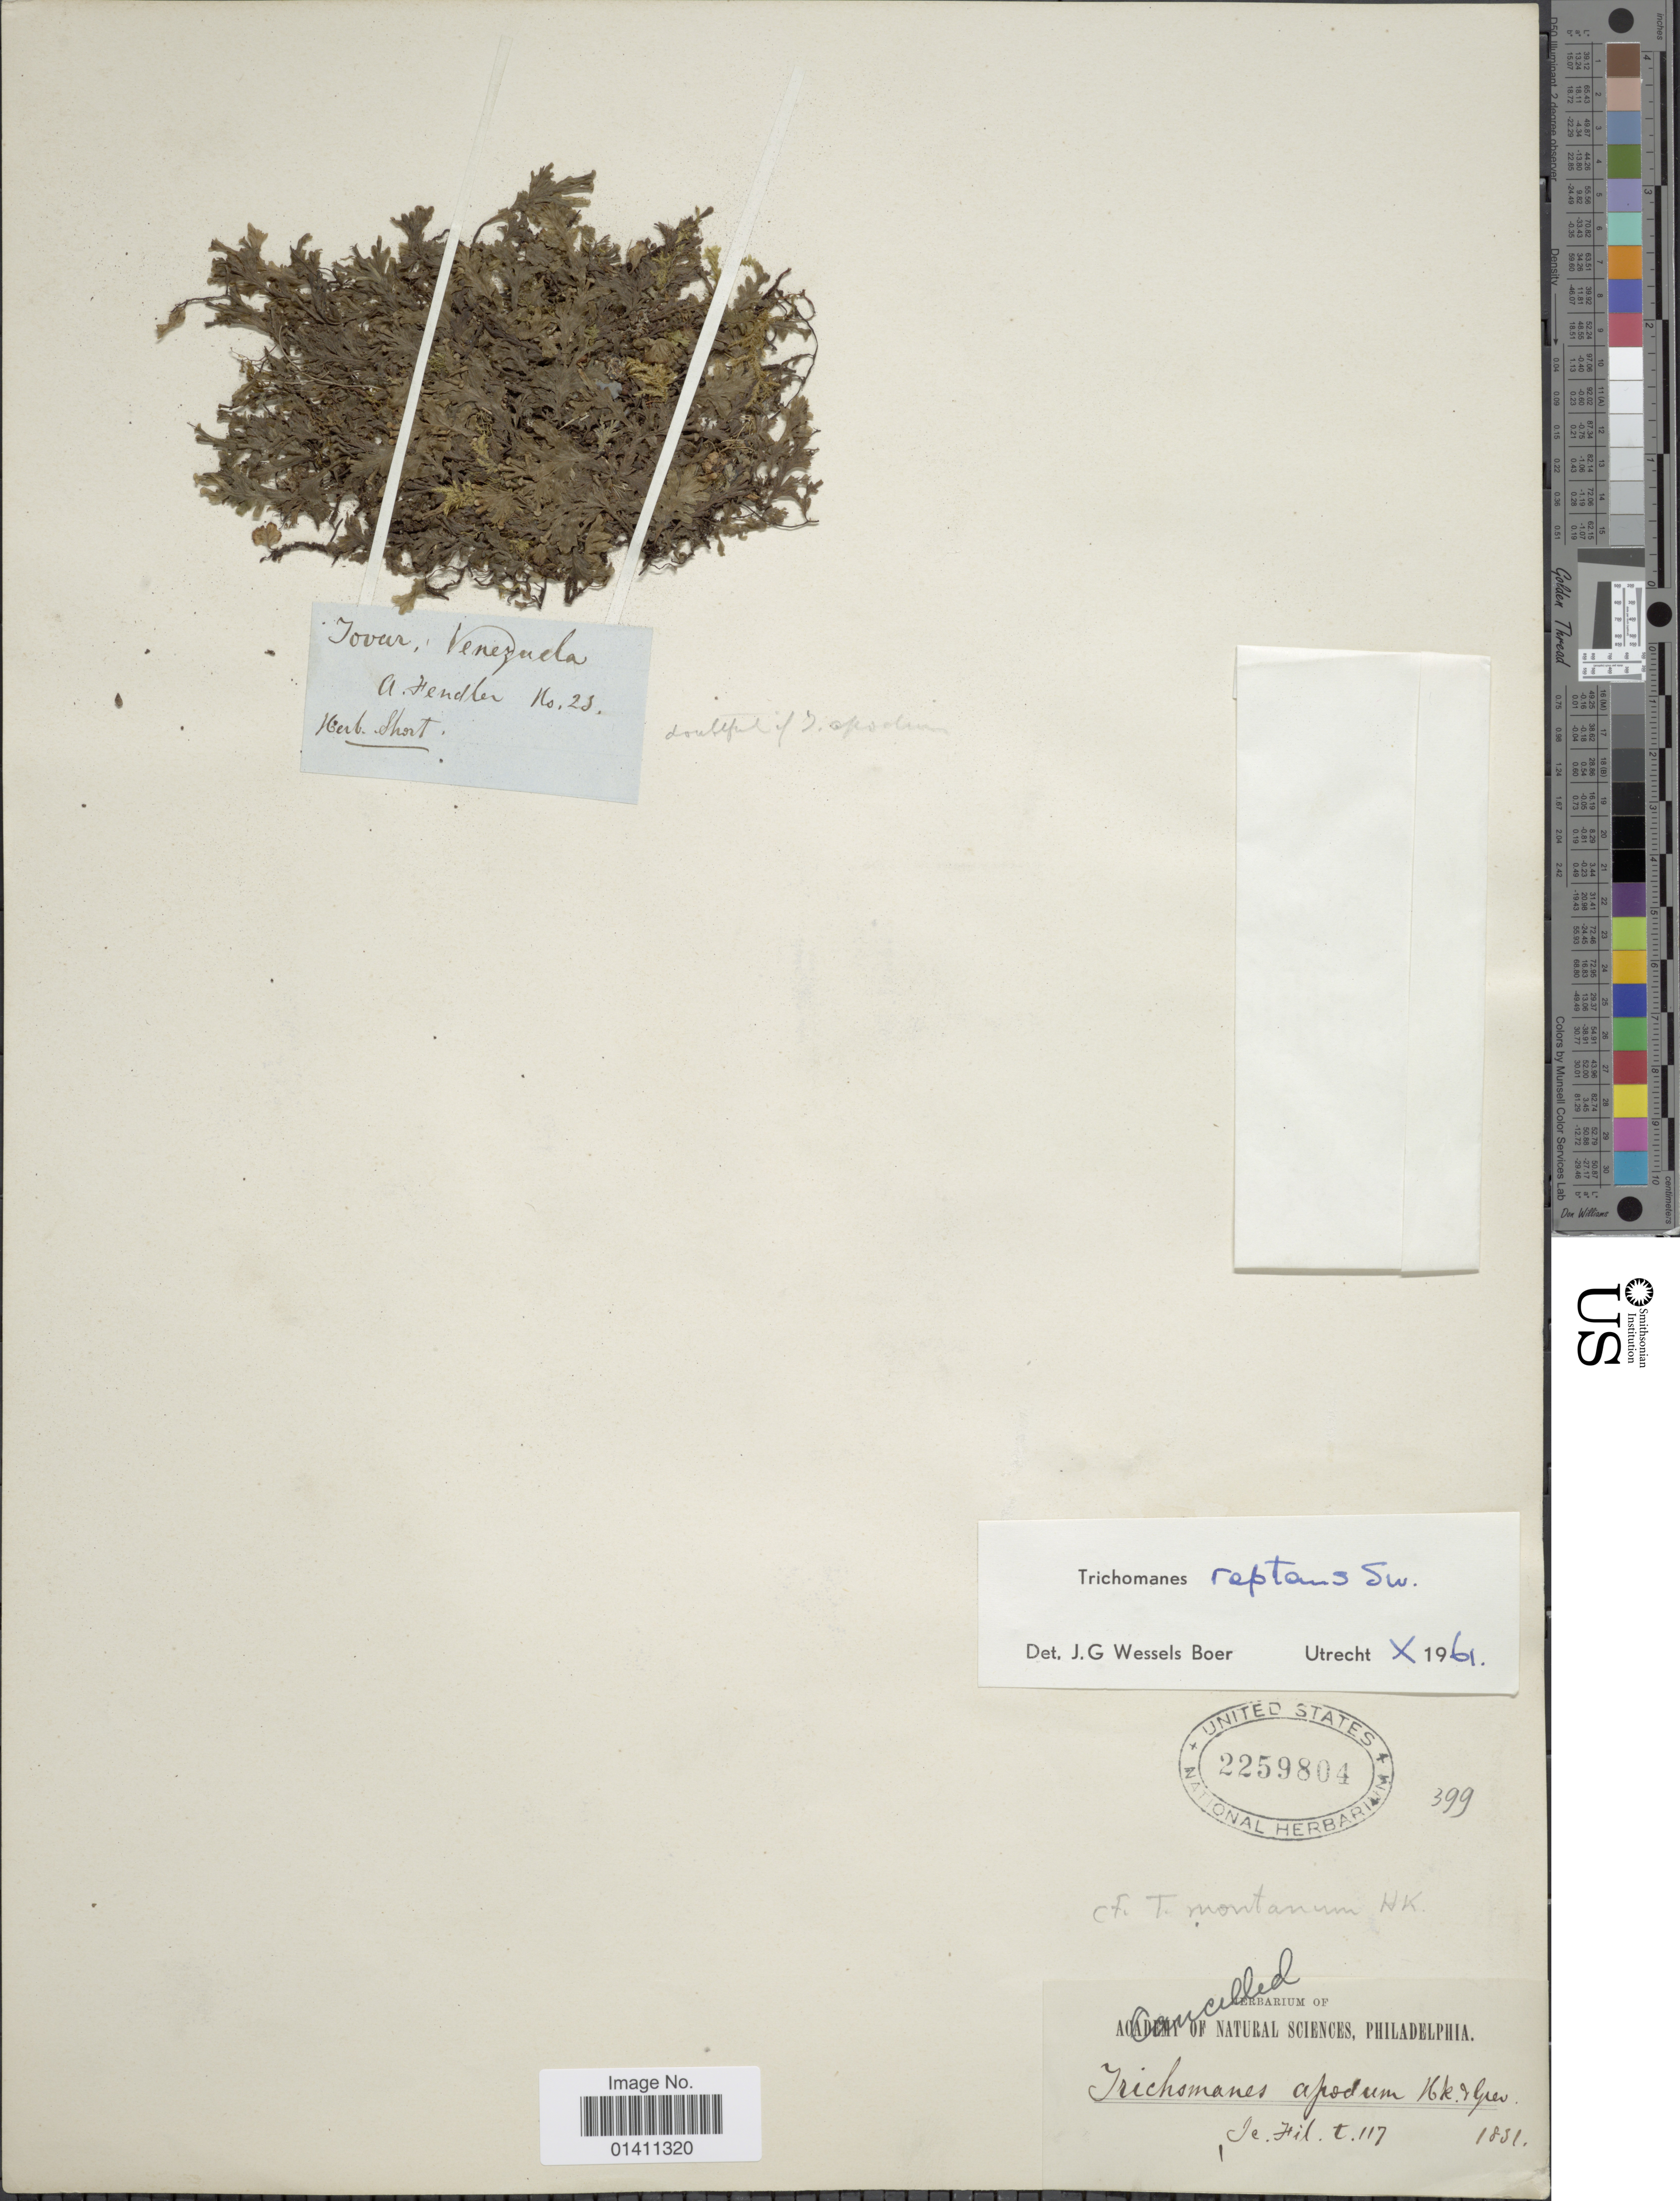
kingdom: Plantae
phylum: Tracheophyta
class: Polypodiopsida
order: Hymenophyllales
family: Hymenophyllaceae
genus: Didymoglossum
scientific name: Didymoglossum reptans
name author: (Sw.) C. Presl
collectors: J. Hil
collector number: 117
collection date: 1831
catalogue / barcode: US 2259804